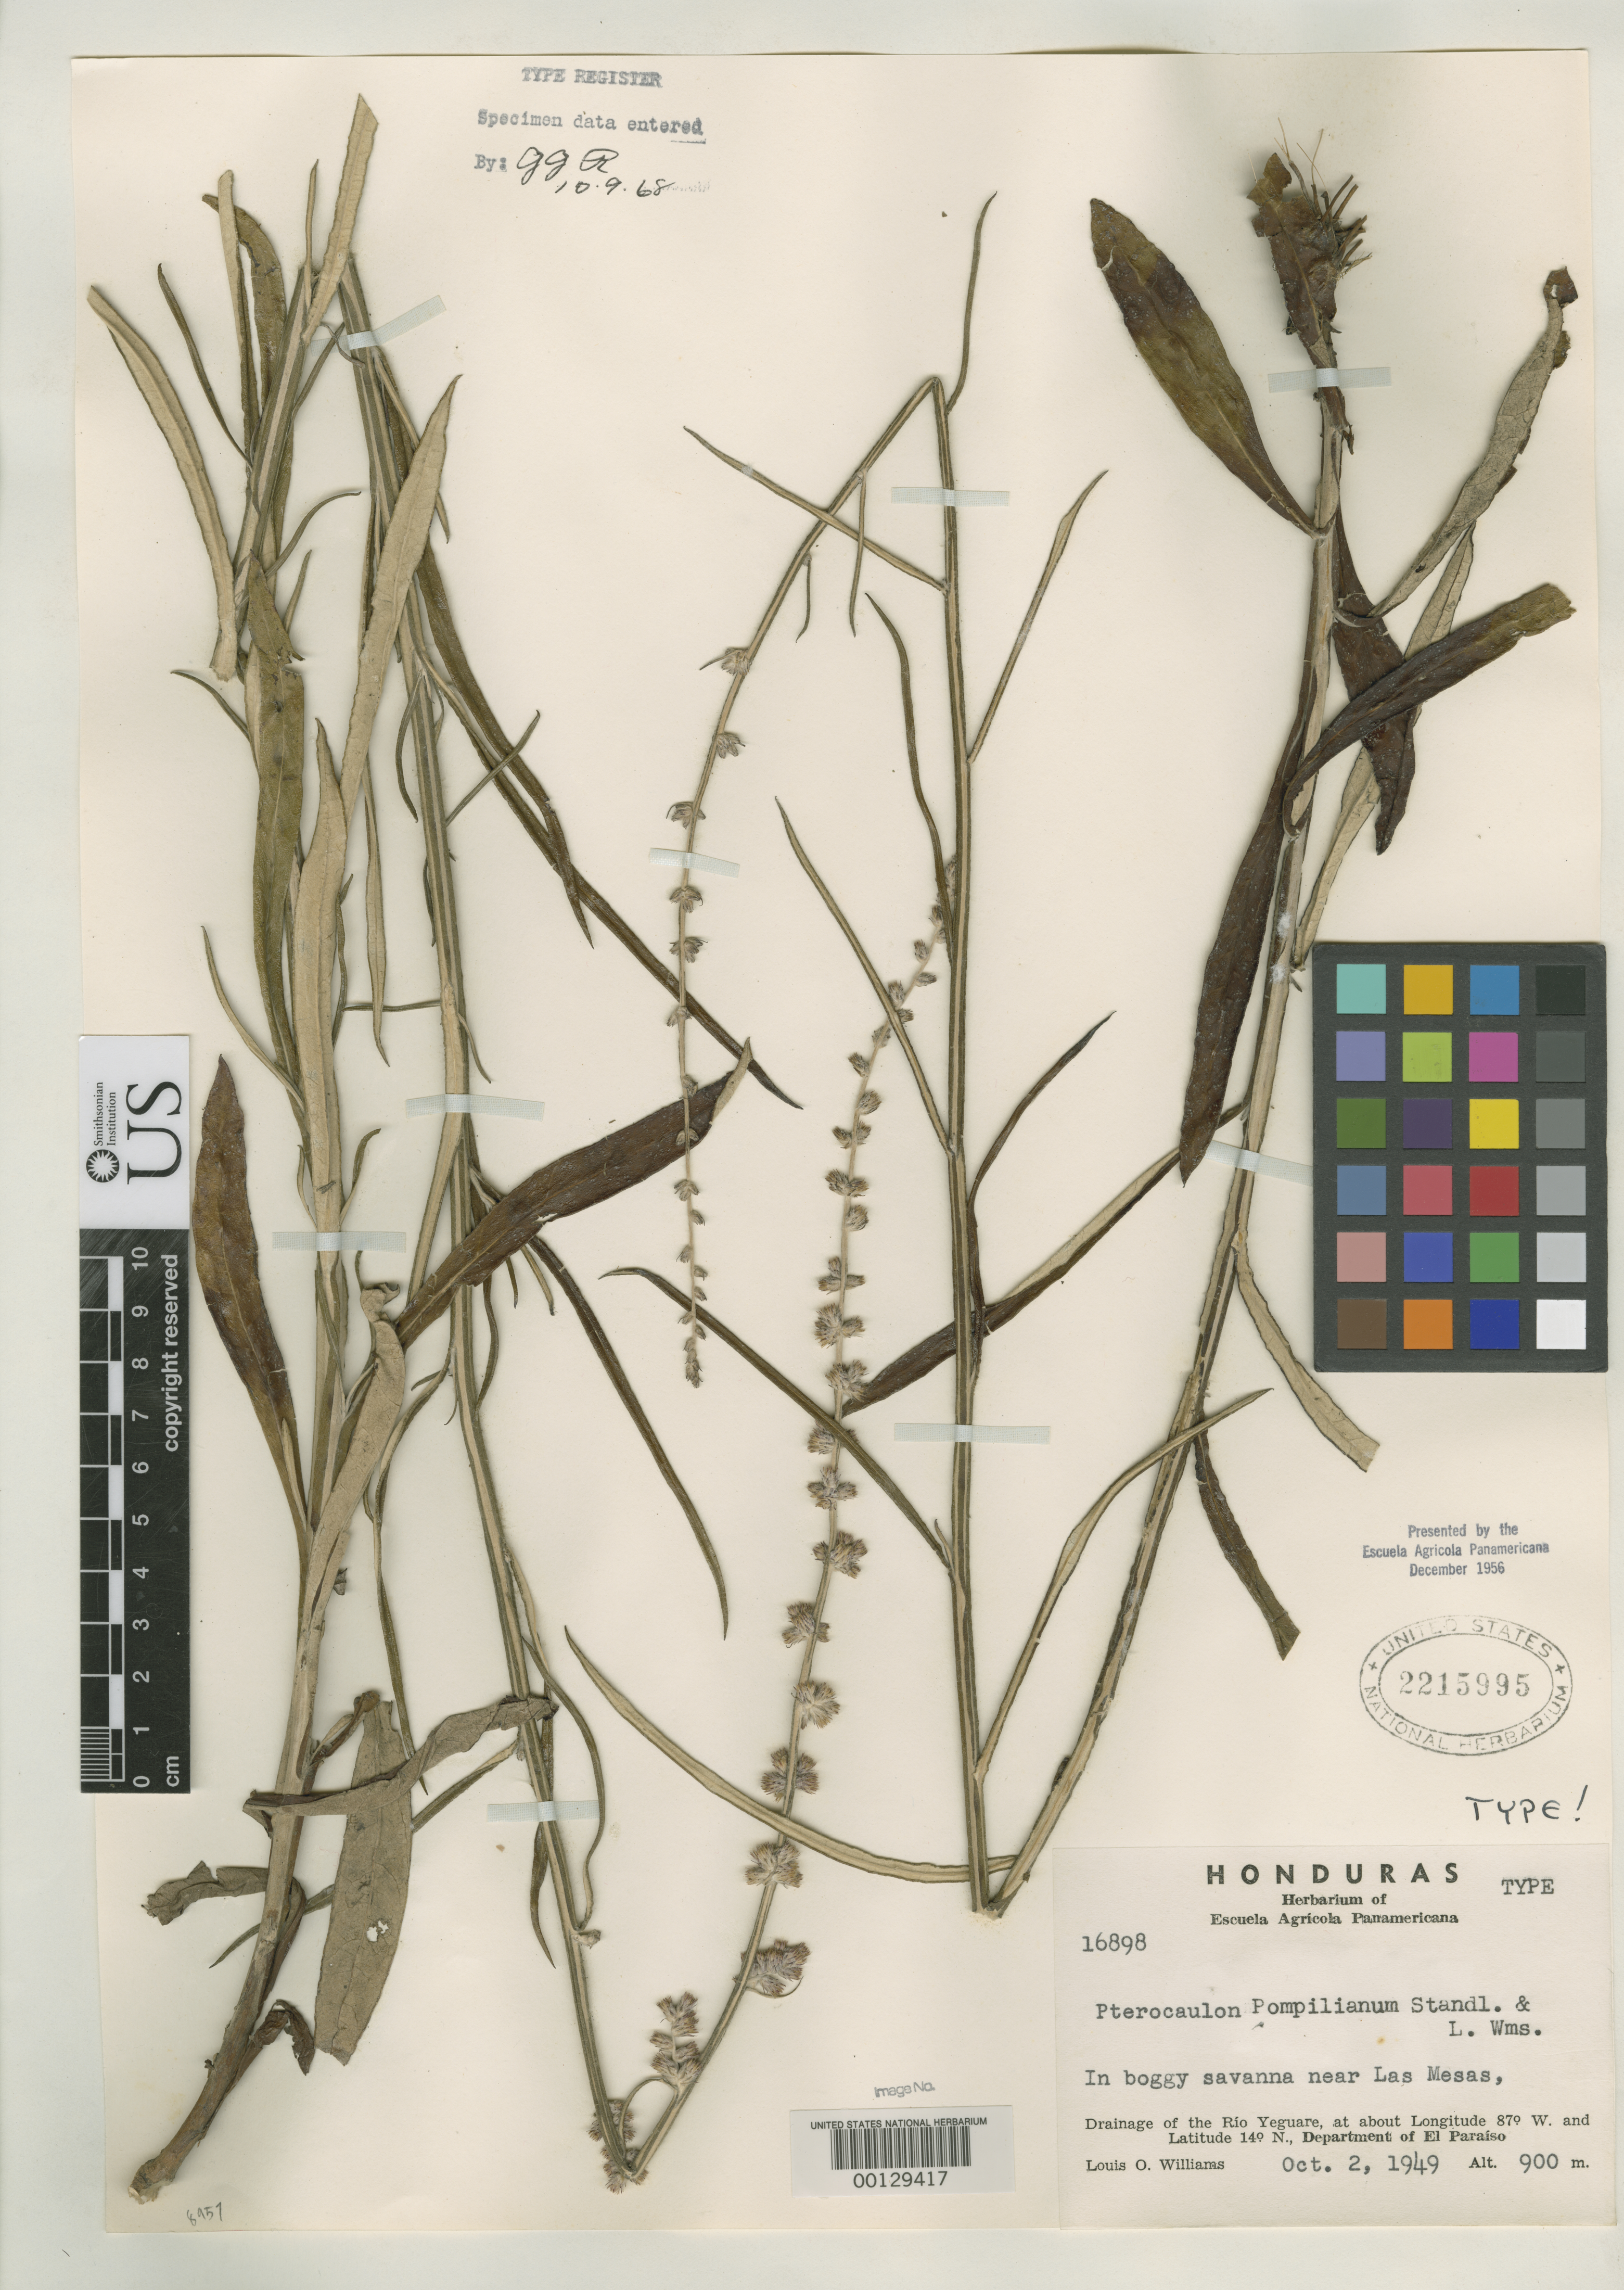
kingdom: Plantae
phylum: Tracheophyta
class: Magnoliopsida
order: Asterales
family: Asteraceae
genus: Pterocaulon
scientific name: Pterocaulon pompilianum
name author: Standl. & L.O. Williams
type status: Holotype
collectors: L. O. Williams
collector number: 16898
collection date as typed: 02 Oct 1949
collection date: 1949-10-02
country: Honduras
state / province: El Paraíso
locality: Las Mesas.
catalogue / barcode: US 2215995